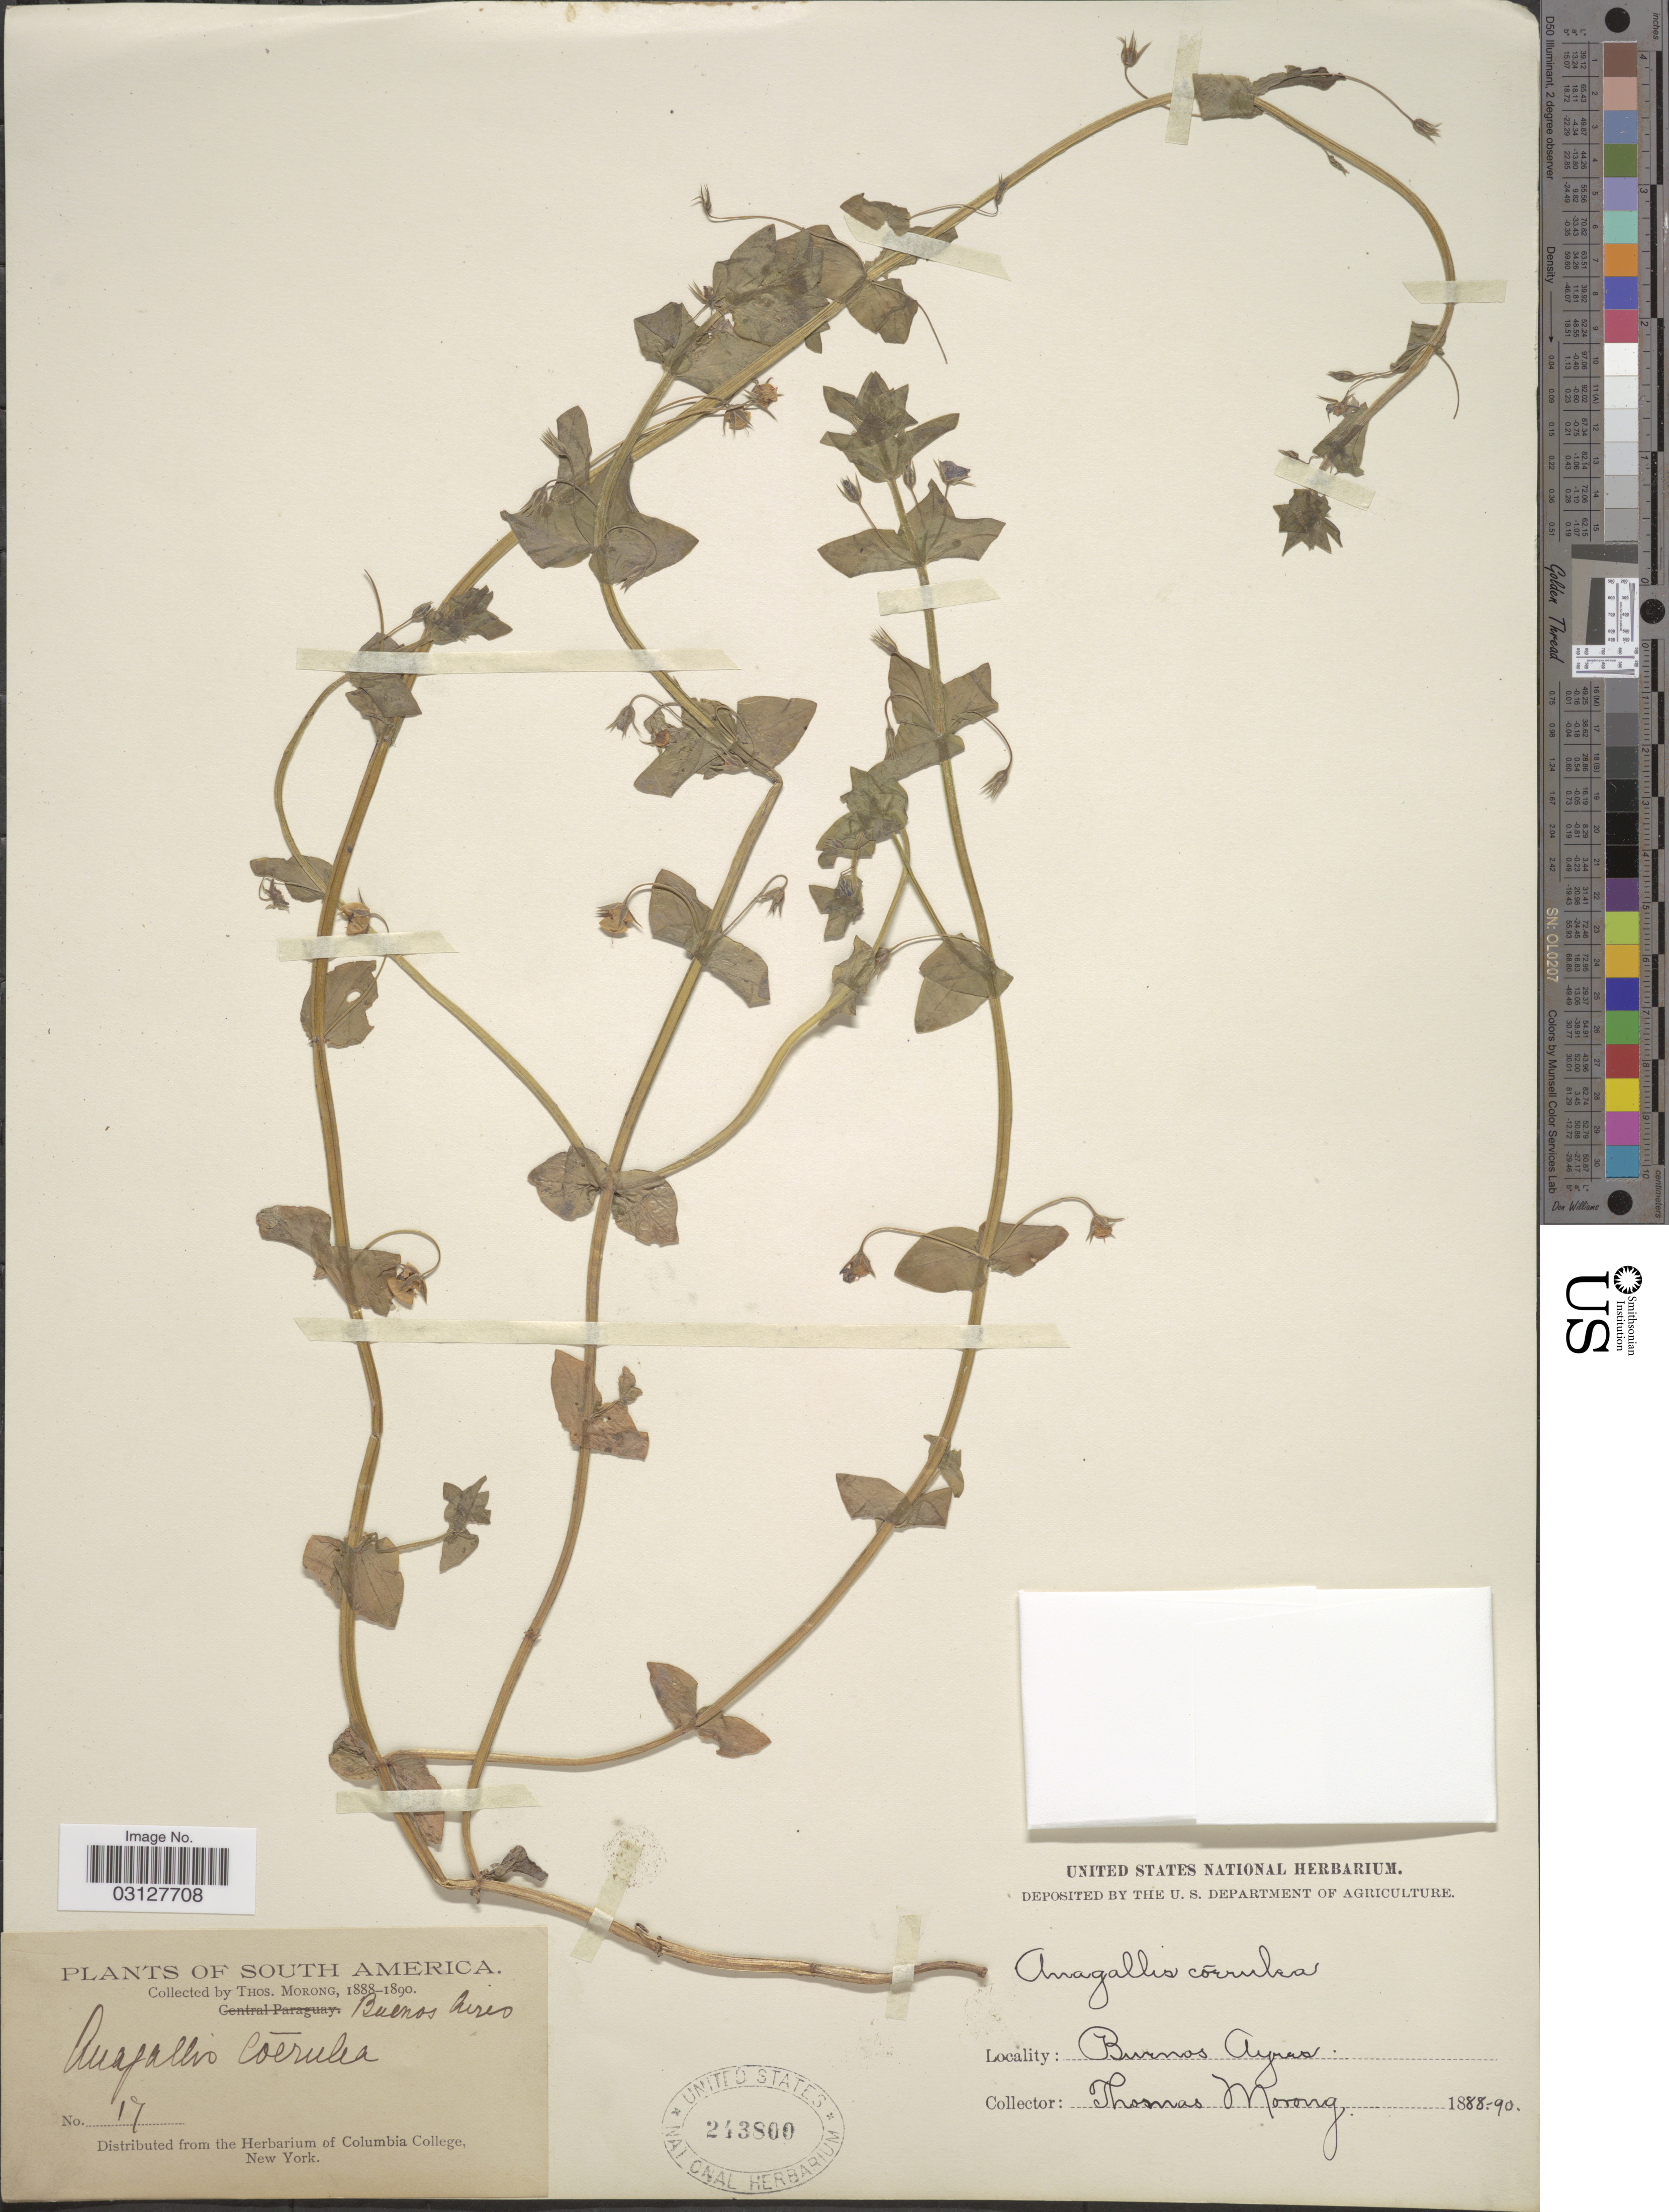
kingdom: Plantae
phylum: Tracheophyta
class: Magnoliopsida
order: Ericales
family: Primulaceae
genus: Anagallis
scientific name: Anagallis coerulea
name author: Schreb.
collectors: ex herb. T. Morong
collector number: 17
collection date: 1888/1890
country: Argentina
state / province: Buenos Aires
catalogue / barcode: US 243800